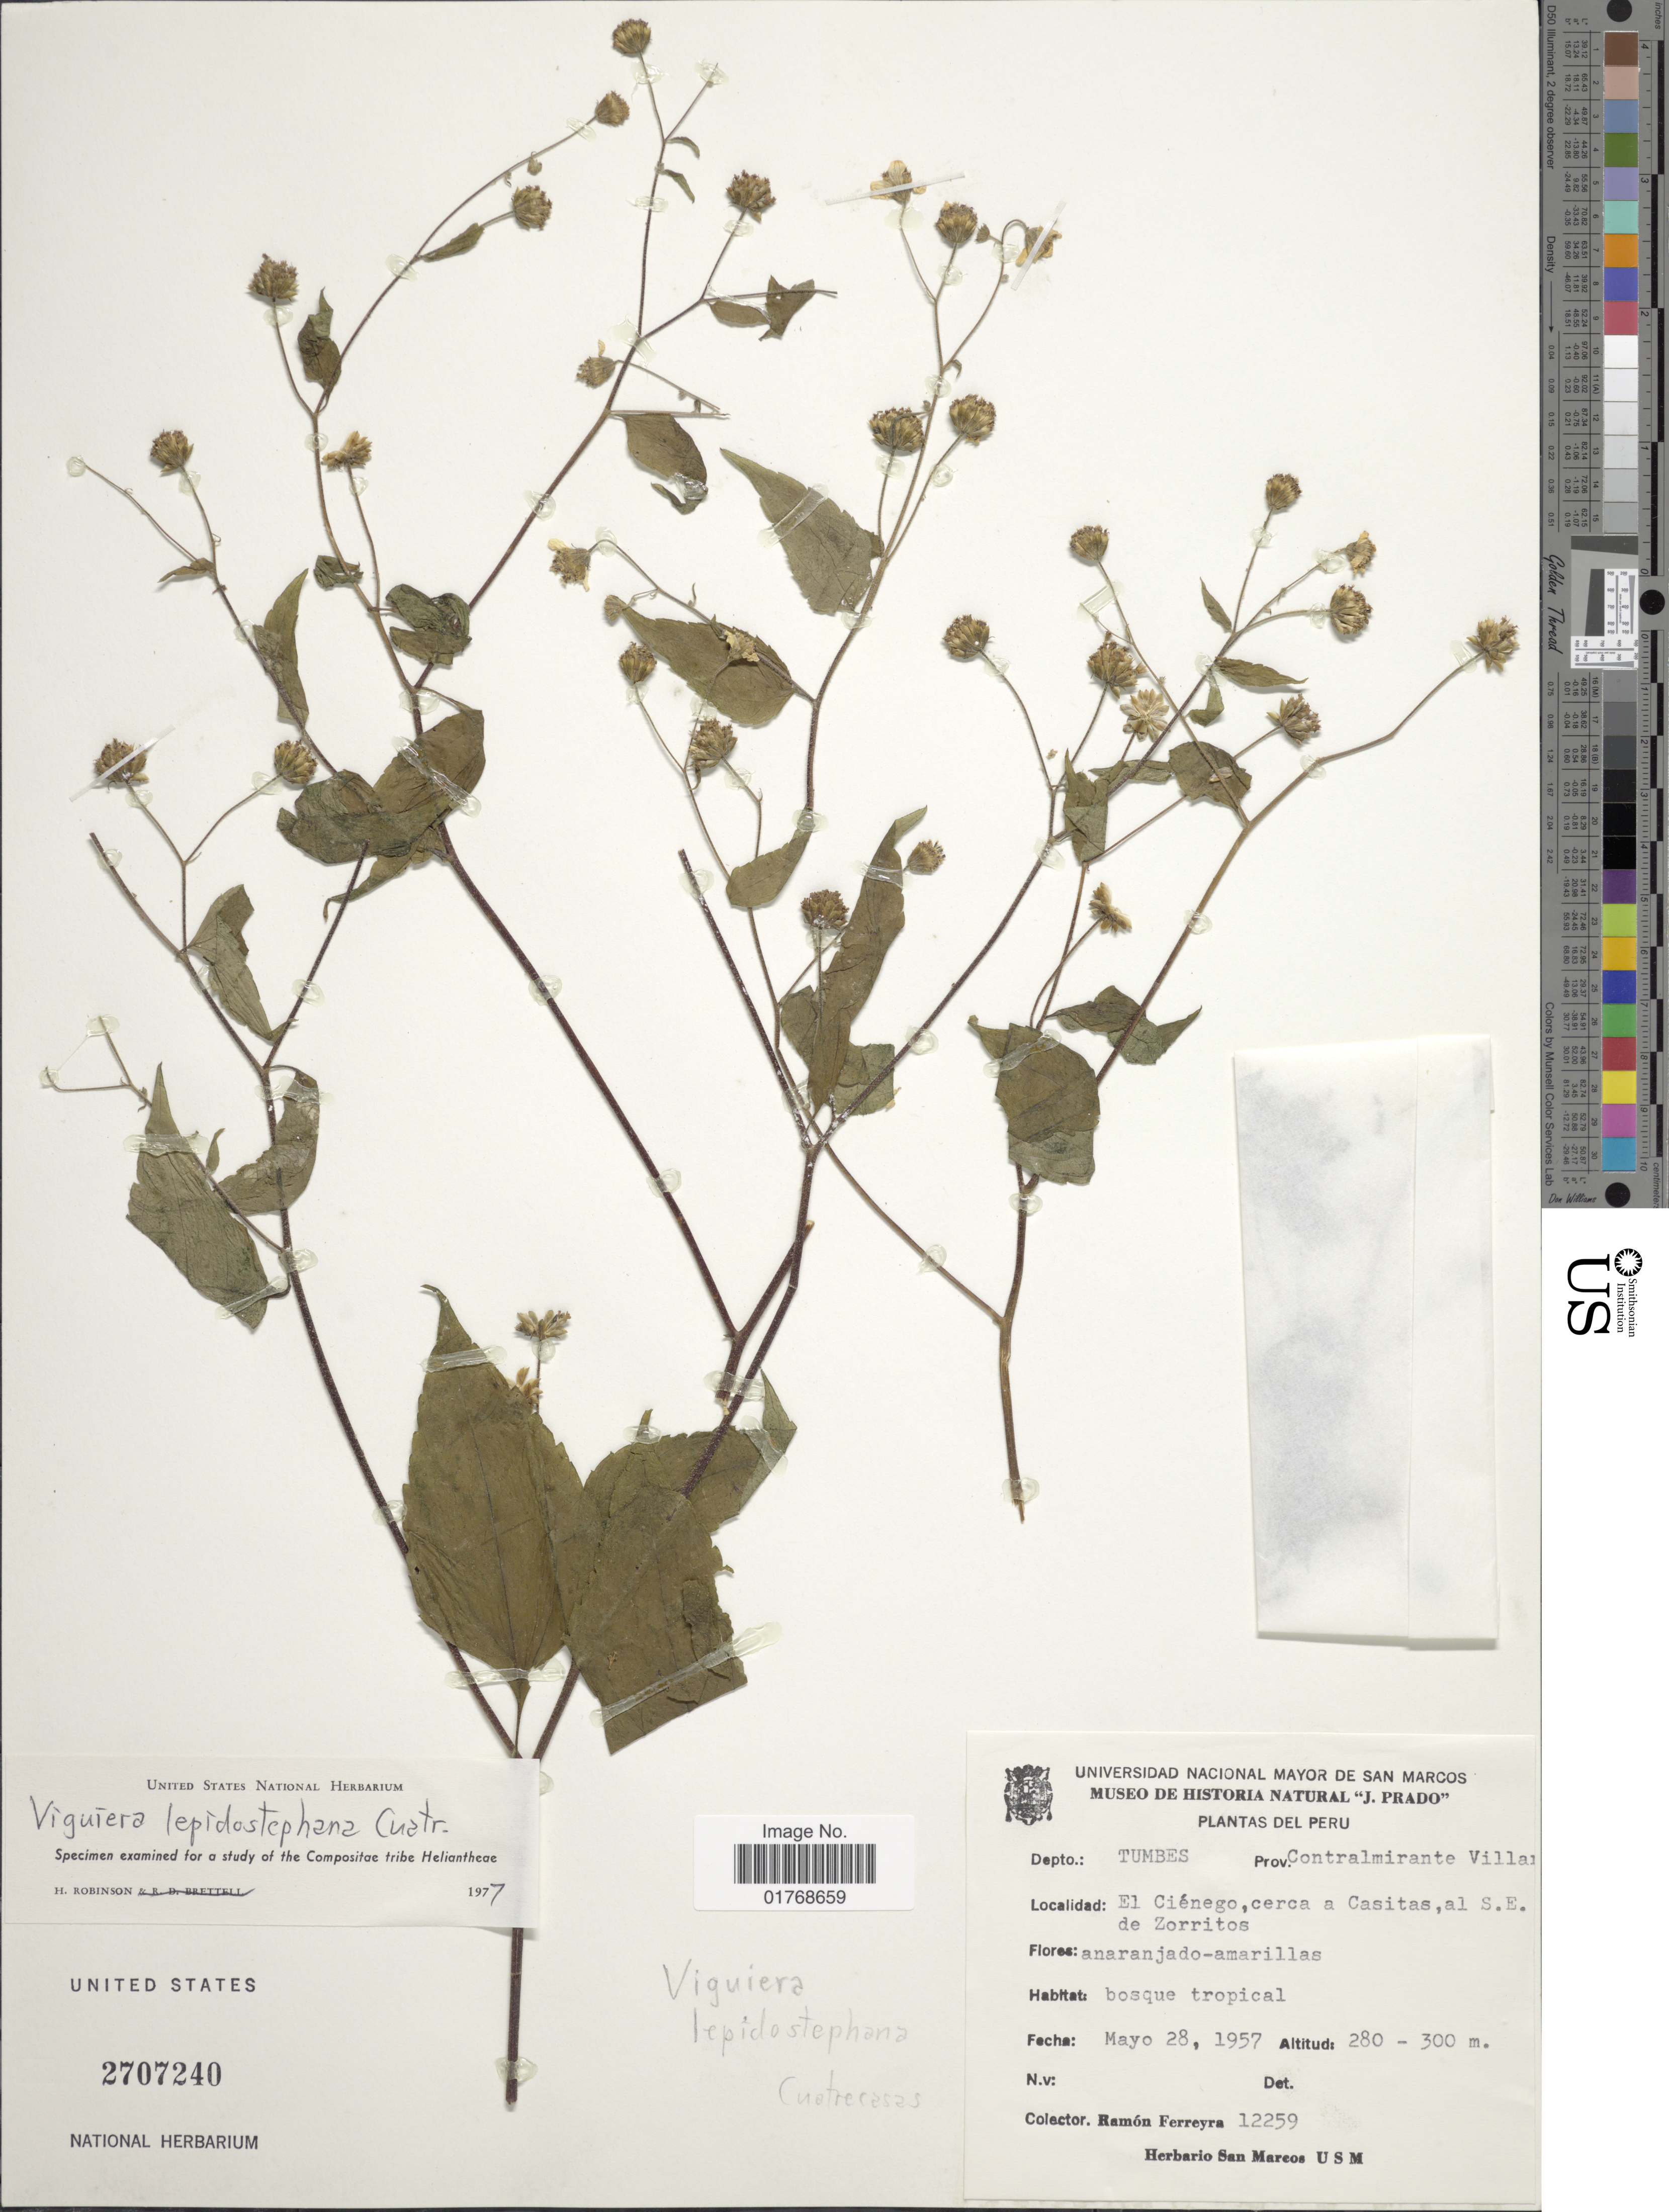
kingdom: Plantae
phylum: Tracheophyta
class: Magnoliopsida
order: Asterales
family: Asteraceae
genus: Viguiera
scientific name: Viguiera lepidostephana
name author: Cuatrec.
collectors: R. A. Ferreyra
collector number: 12259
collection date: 1957-05-28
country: Peru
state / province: Tumbes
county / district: Contralmirante Villar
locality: El Ciénego, cerca a Casitas, al S.E. de Zorritos, Prov. Contralmirante Villar, Depto. Tumbes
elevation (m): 280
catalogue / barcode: US 2707240